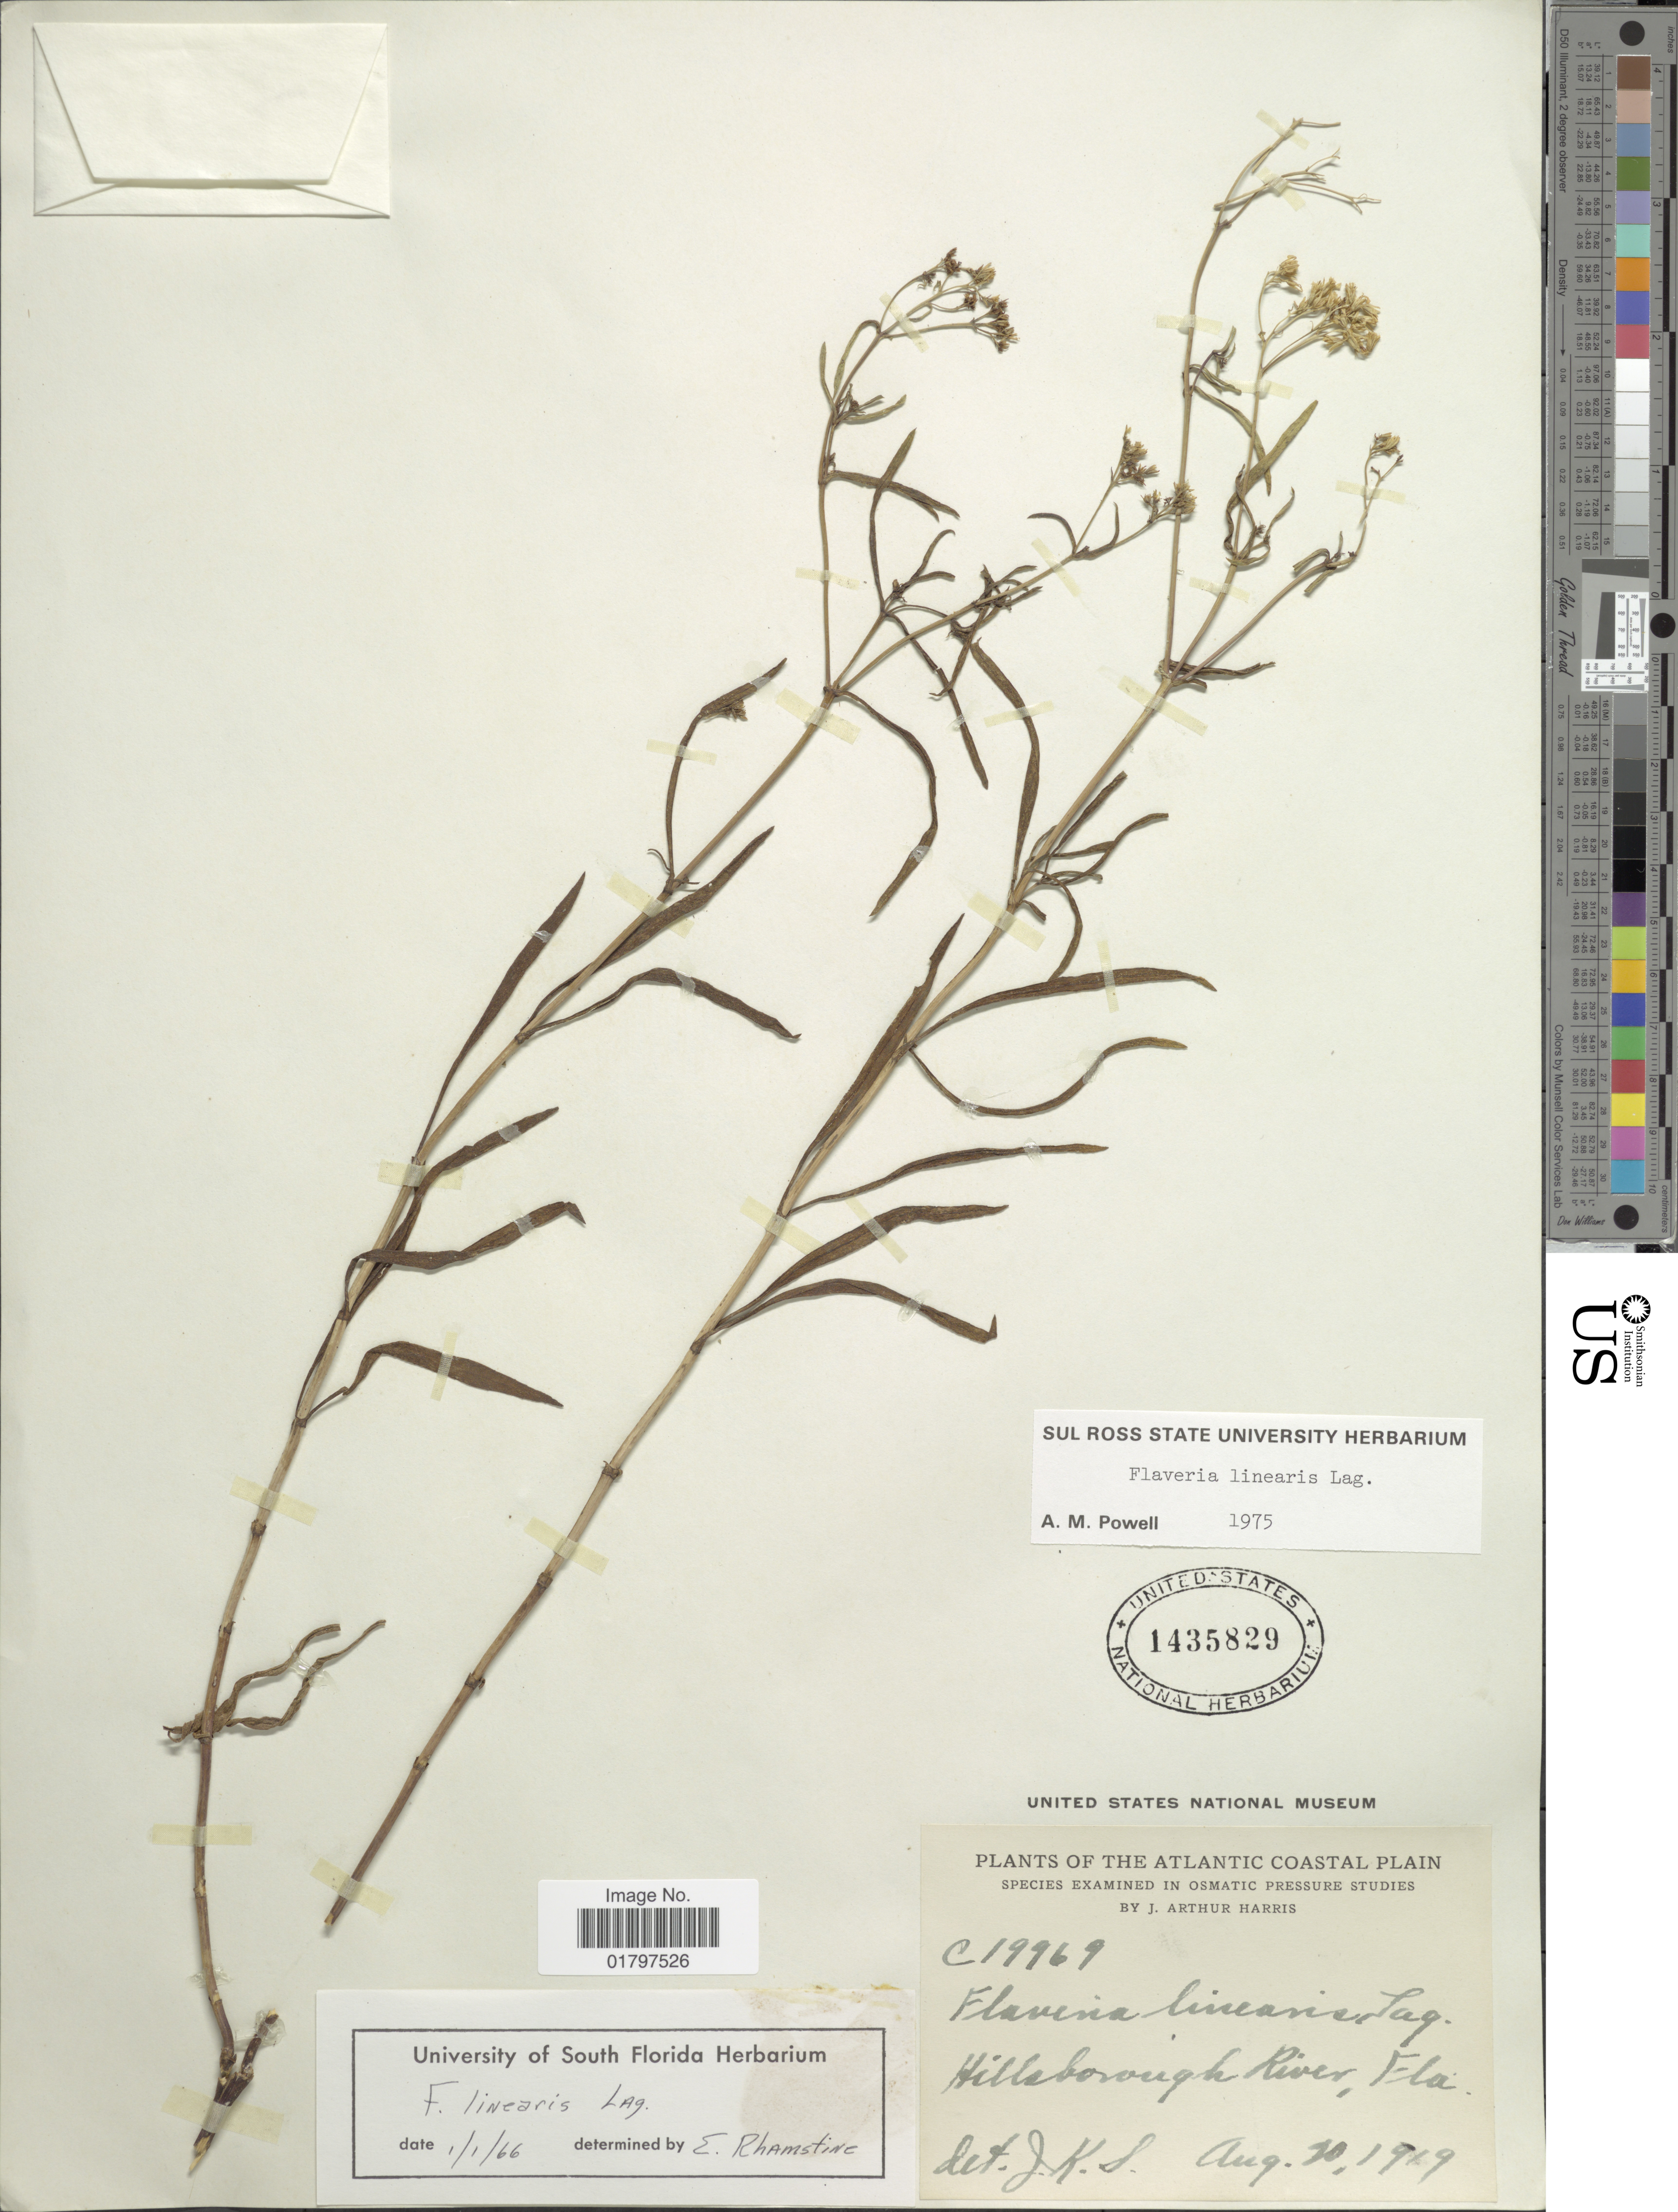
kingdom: Plantae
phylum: Tracheophyta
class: Magnoliopsida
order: Asterales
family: Asteraceae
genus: Flaveria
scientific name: Flaveria linearis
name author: Lag.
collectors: J. A. Harris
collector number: C19969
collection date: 1919-08-20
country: United States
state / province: Florida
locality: Atlantic Coastal Plain. Hillsborough River, Fla.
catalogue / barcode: US 1435829